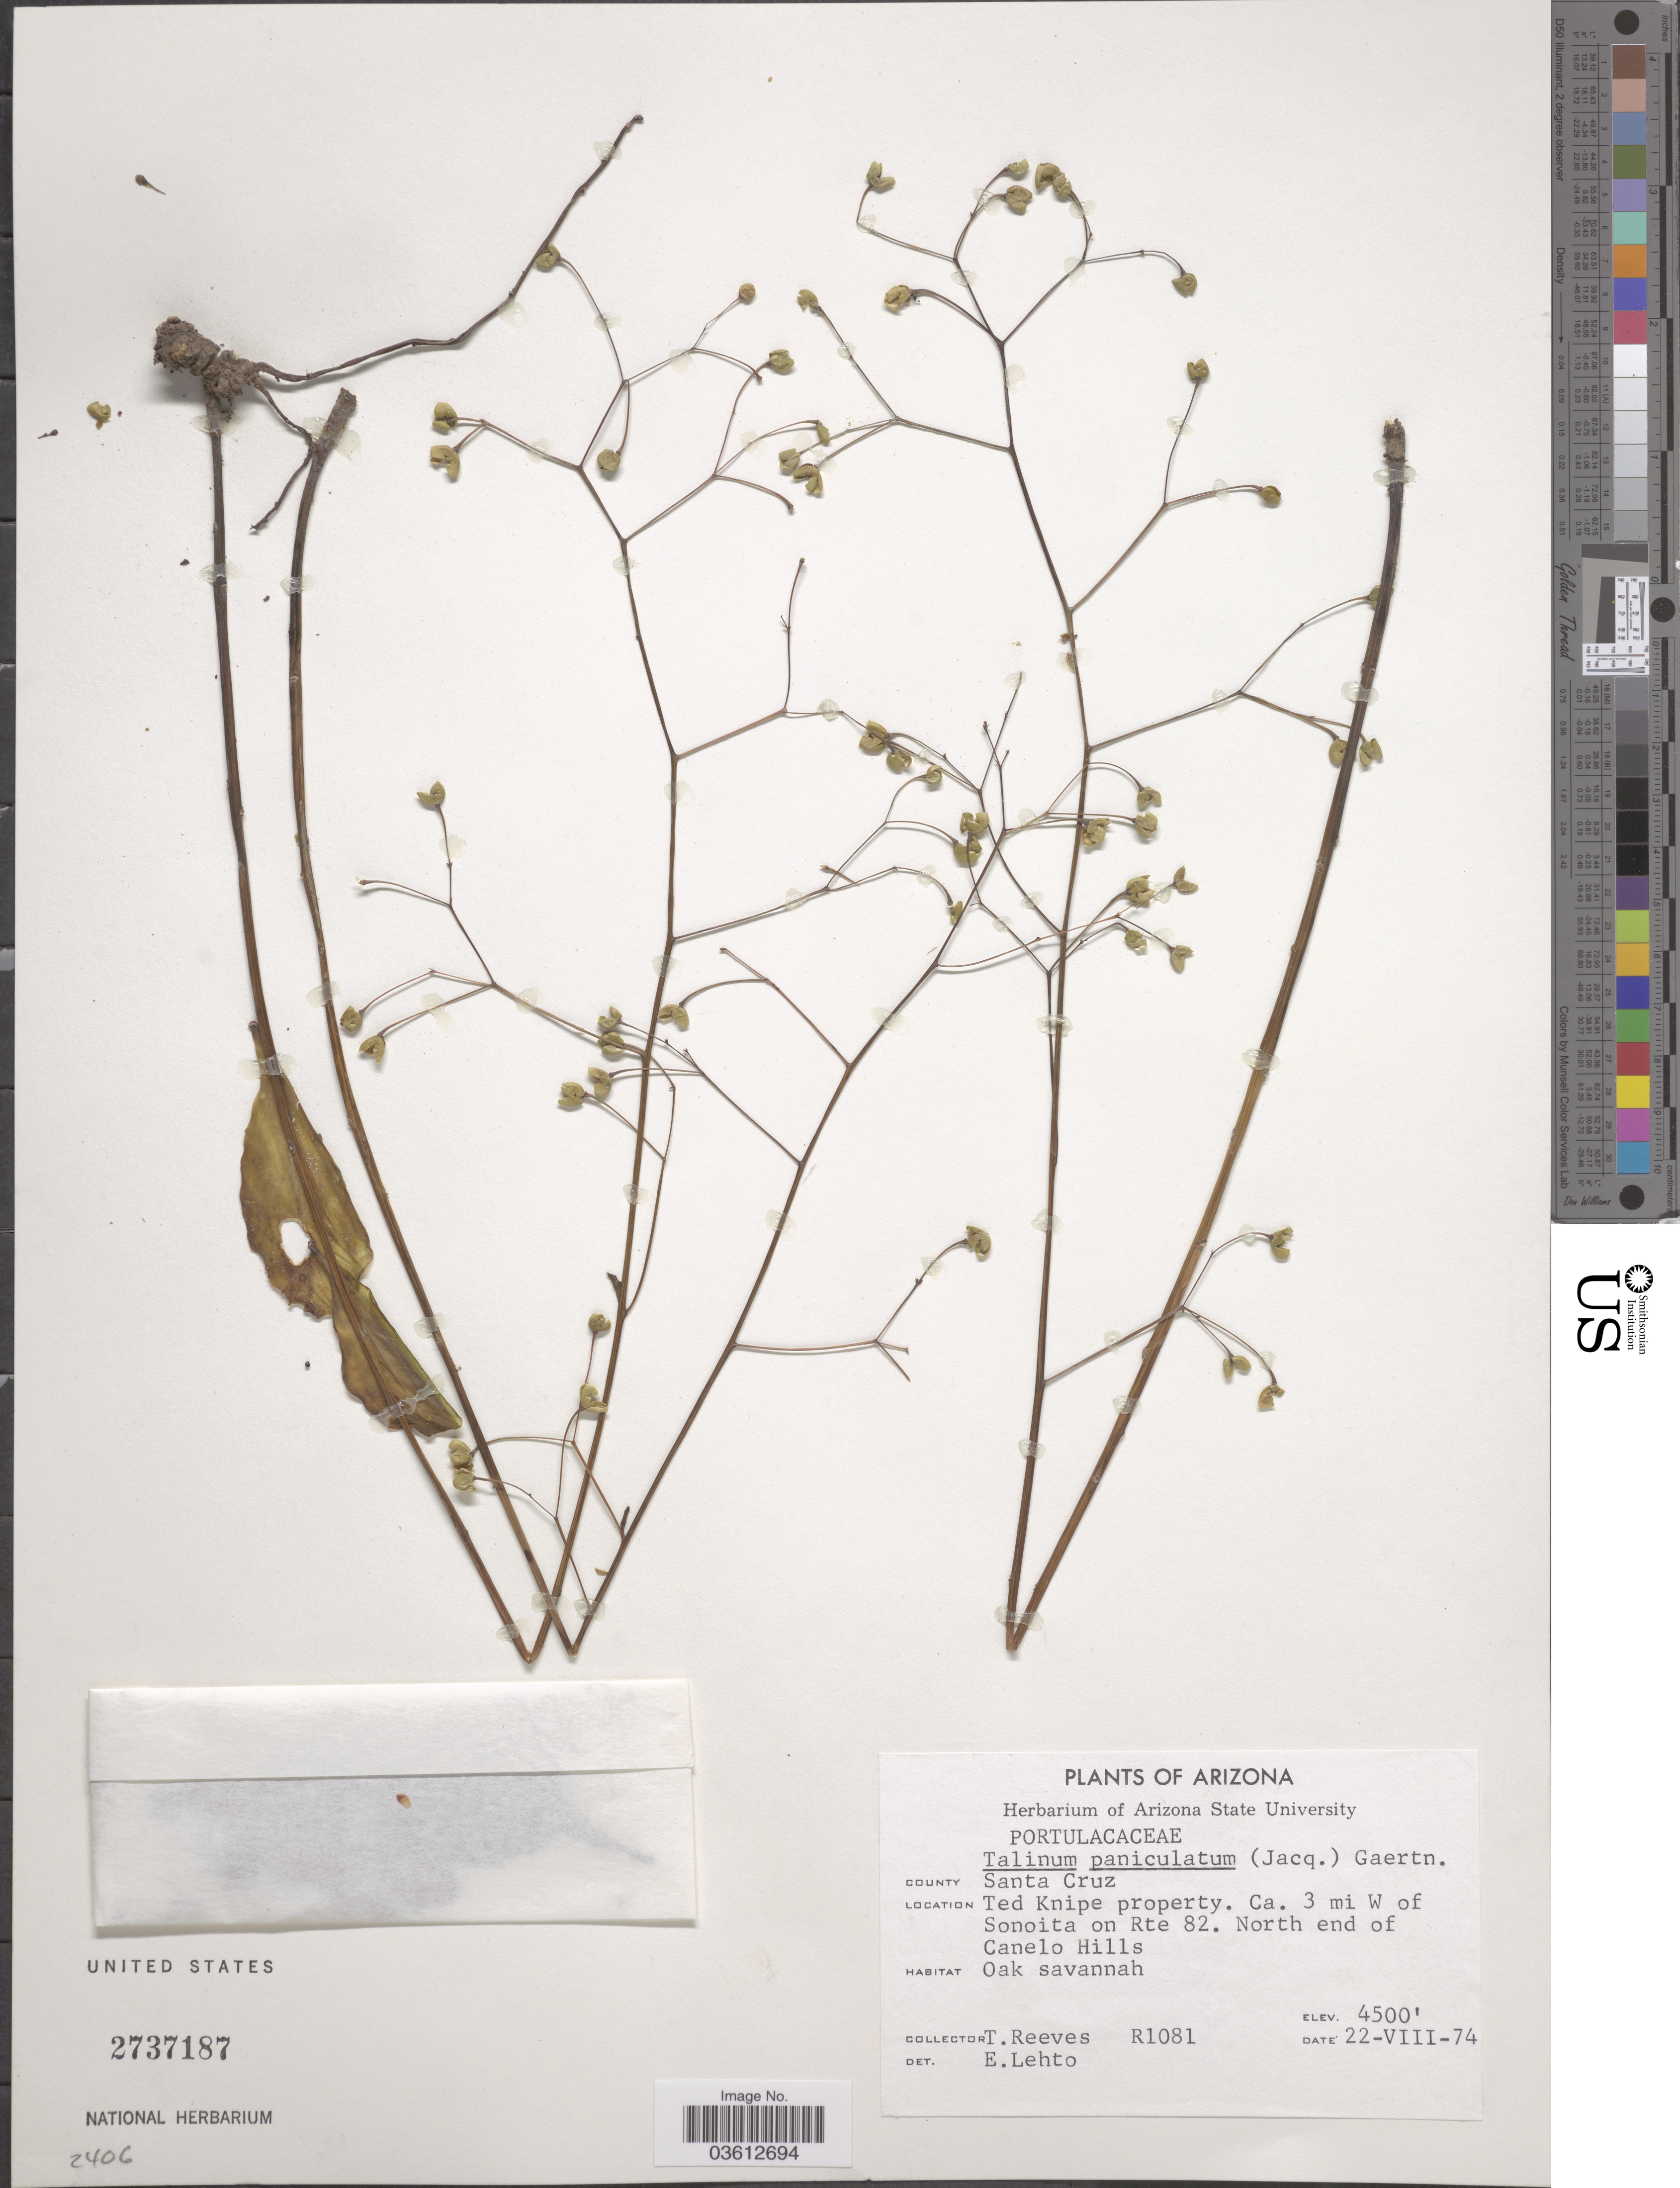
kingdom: Plantae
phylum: Tracheophyta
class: Magnoliopsida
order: Caryophyllales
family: Talinaceae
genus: Talinum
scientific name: Talinum paniculatum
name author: (Jacq.) Gaertn.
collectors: T. Reeves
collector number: R1081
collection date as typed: Transcribed d/m/y: 22/8/74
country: United States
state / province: Arizona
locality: County Santa Cruz. Ted Knipe property. Ca. 3 mi W of Sonoita on Rte 82. North end of Canelo Hills.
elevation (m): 1372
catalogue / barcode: US 2737187